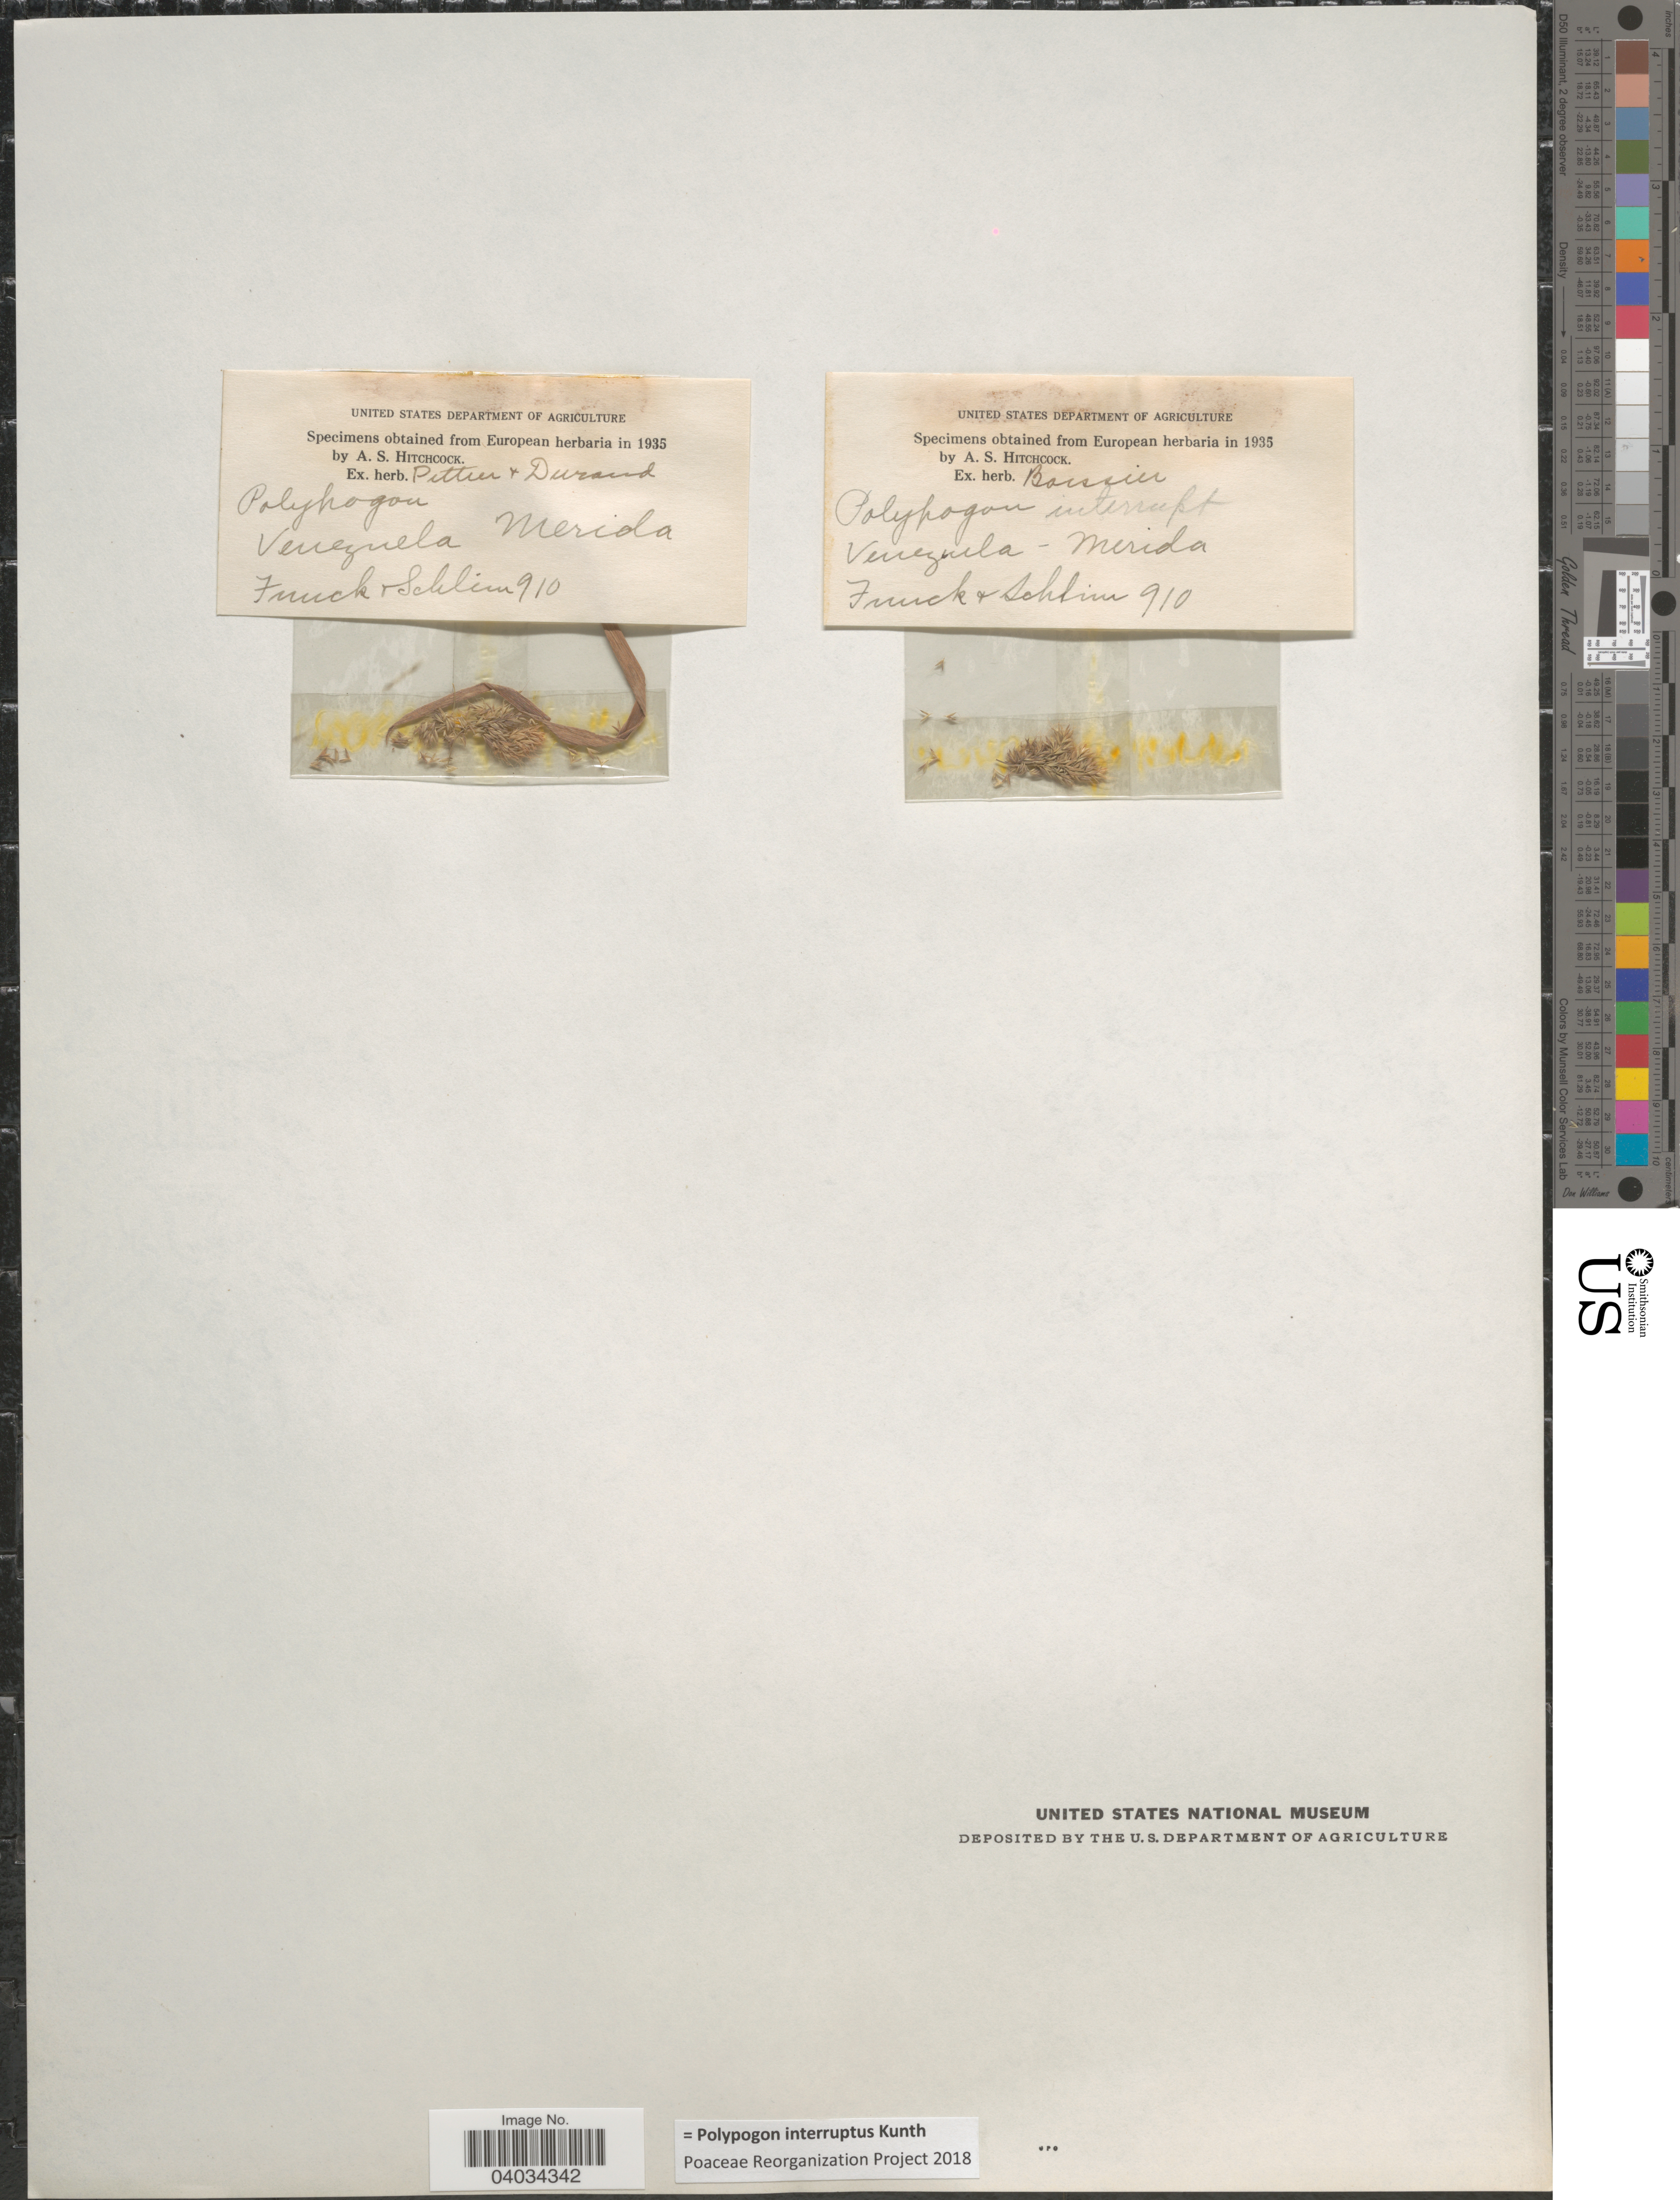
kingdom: Plantae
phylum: Tracheophyta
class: Liliopsida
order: Poales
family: Poaceae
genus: Polypogon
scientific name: Polypogon interruptus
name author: Kunth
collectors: -. Funck & Schlim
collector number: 910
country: Venezuela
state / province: Merida